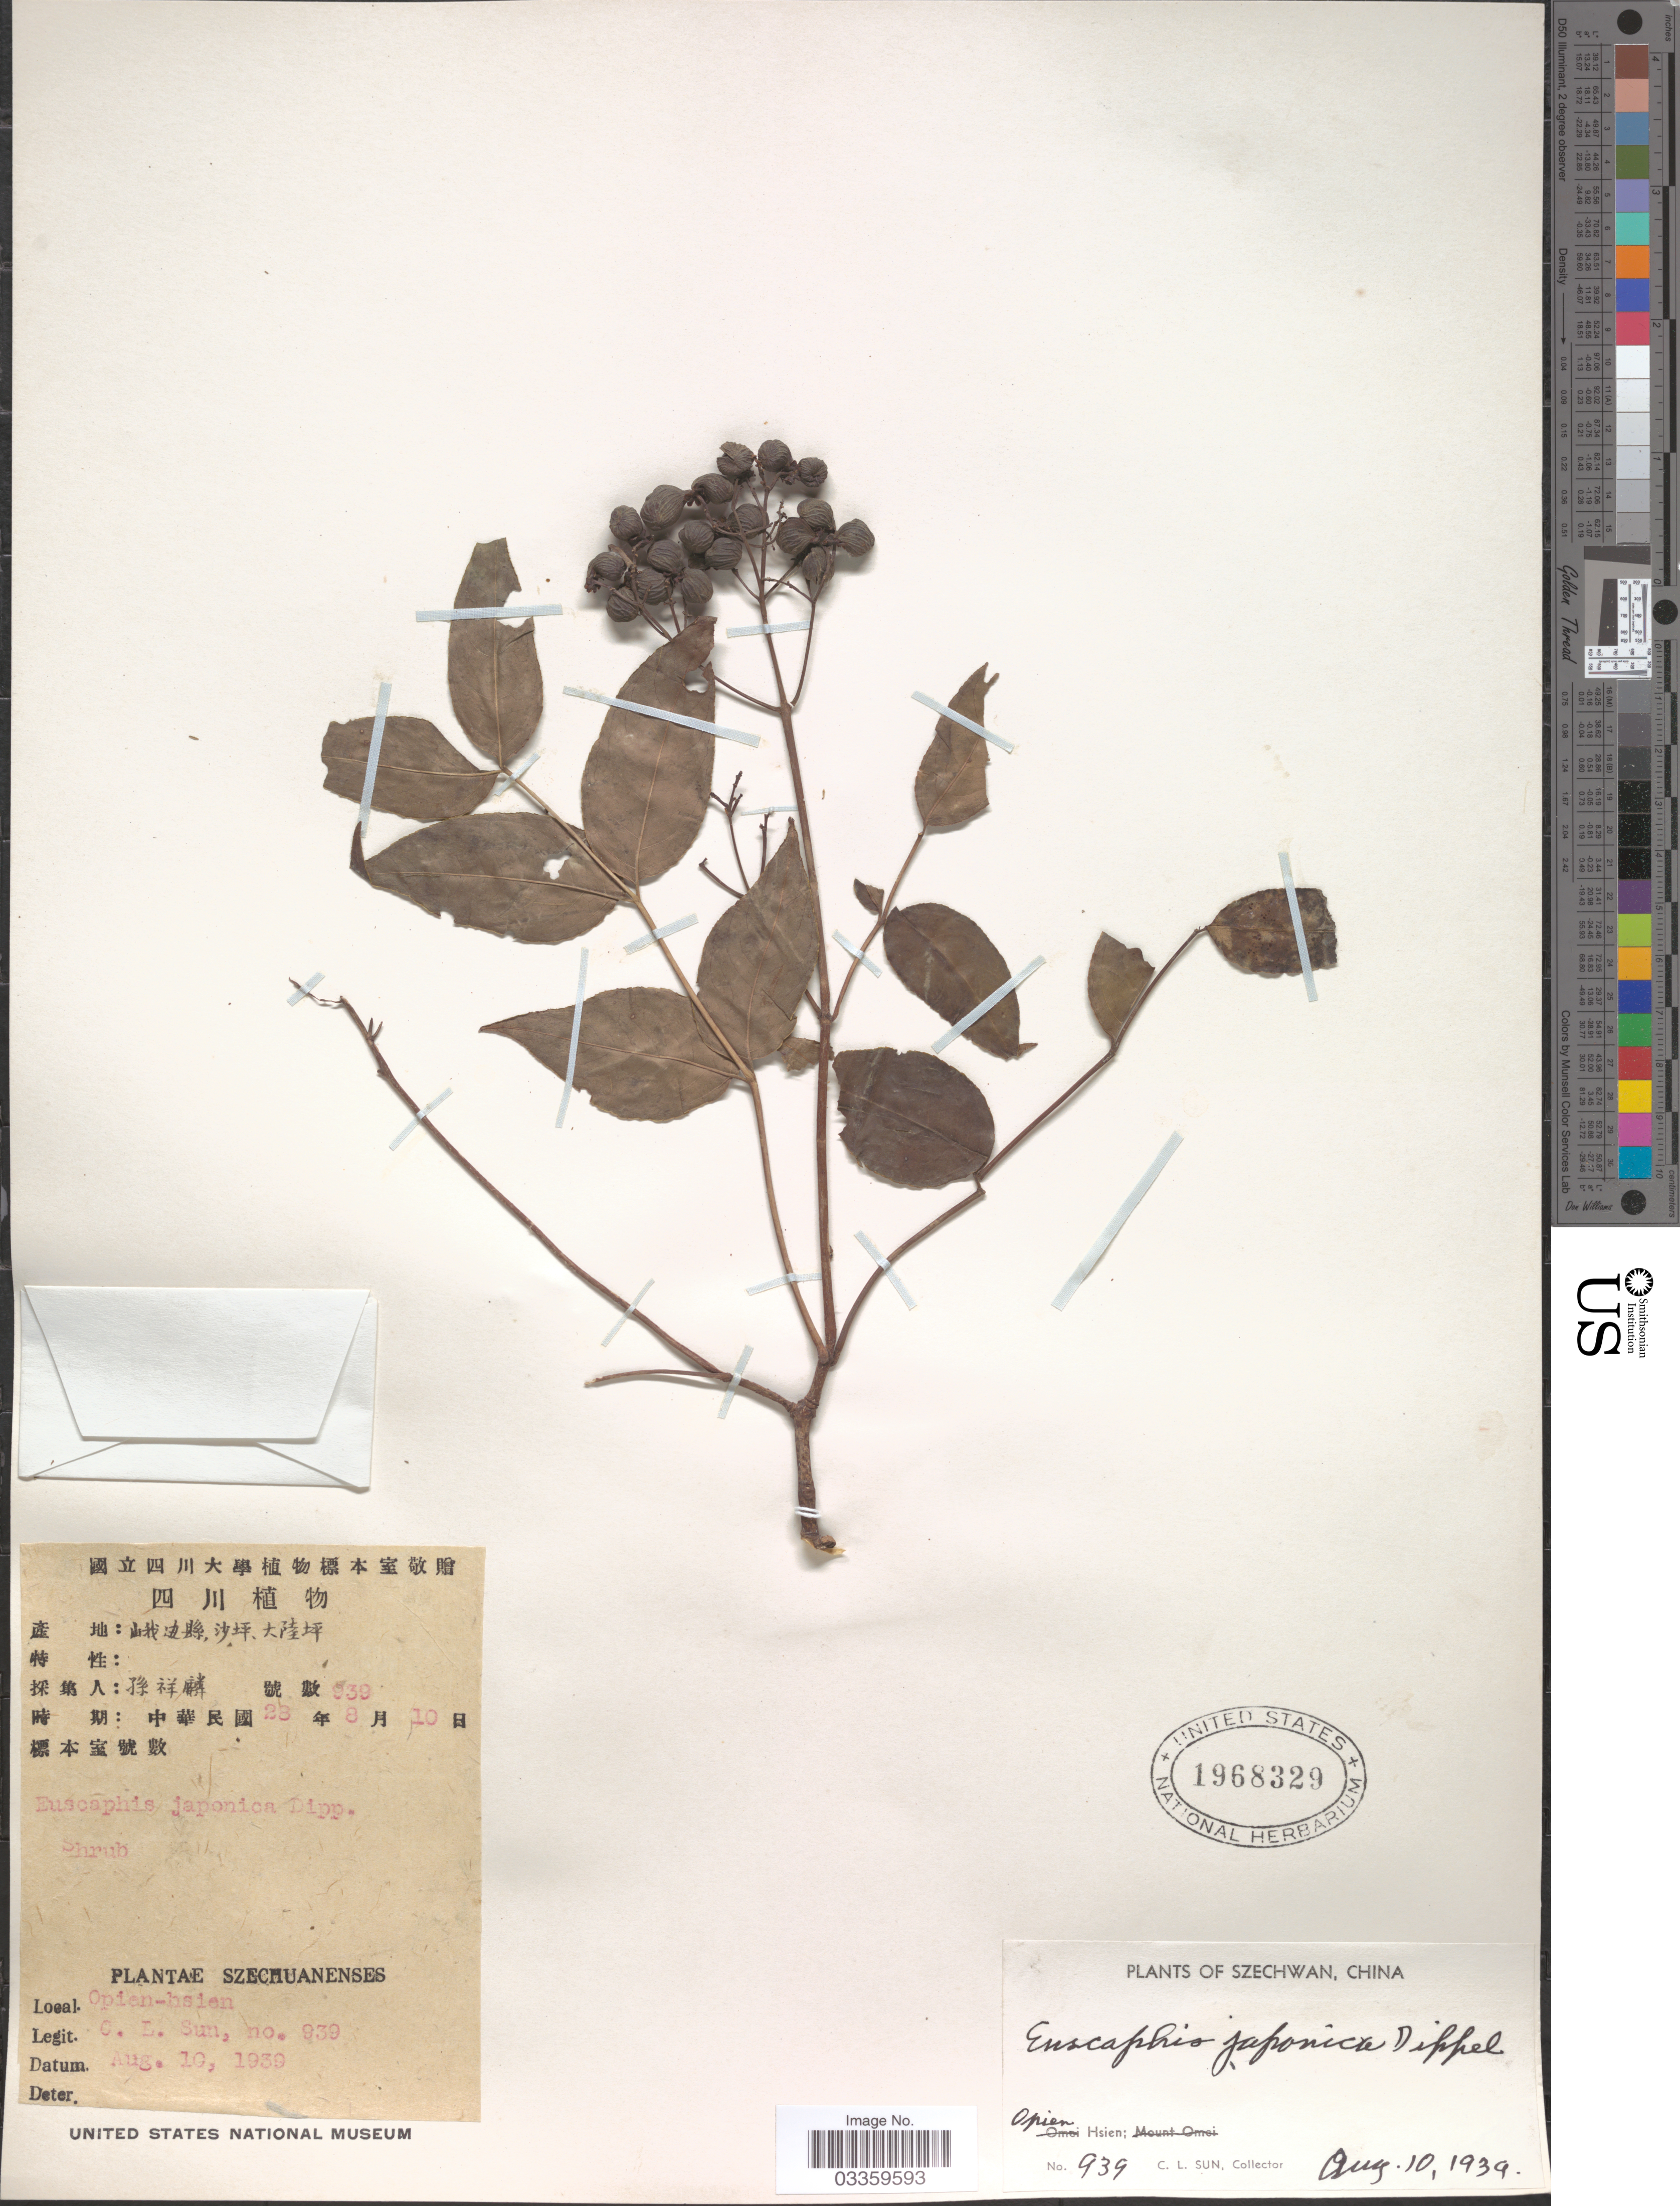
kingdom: Plantae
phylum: Tracheophyta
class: Magnoliopsida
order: Crossosomatales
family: Staphyleaceae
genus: Euscaphis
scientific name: Euscaphis japonica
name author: (Thunb.) Kanitz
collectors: C. Sun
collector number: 939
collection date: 1939-08-10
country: China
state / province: Sichuan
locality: Szechwan, Opien Hsien.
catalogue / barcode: US 1968329